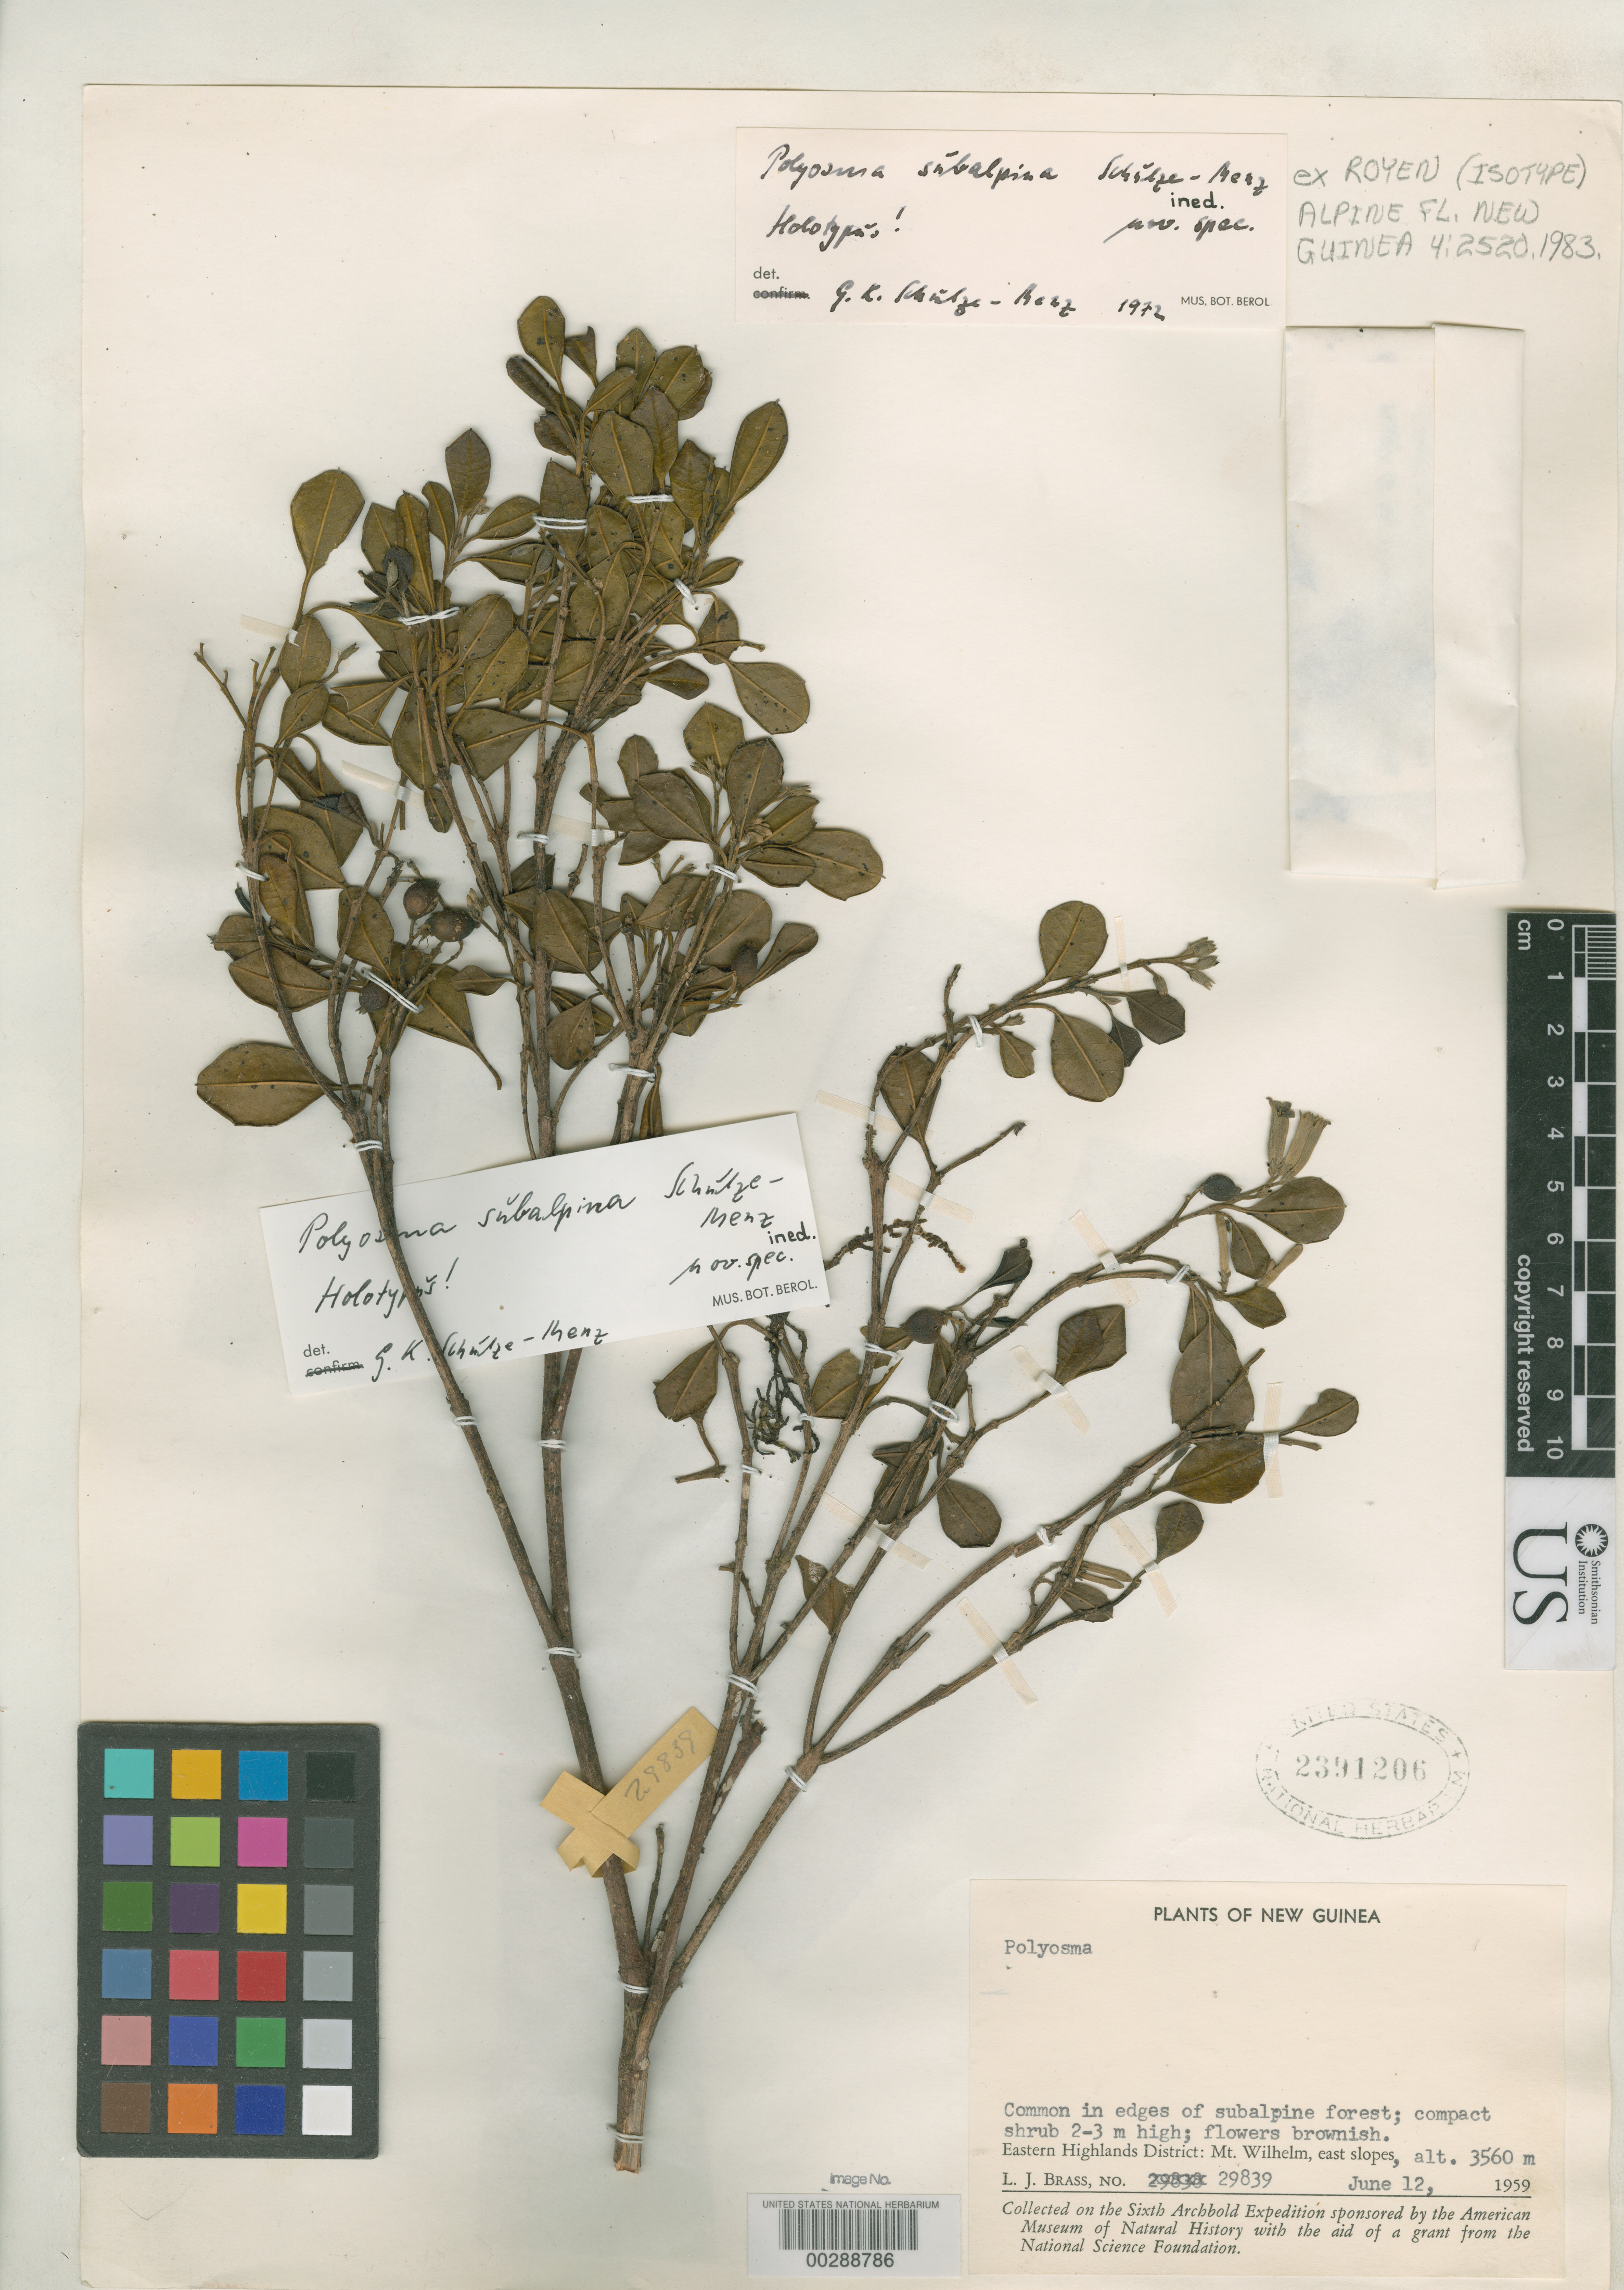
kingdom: Plantae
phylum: Tracheophyta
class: Magnoliopsida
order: Escalloniales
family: Escalloniaceae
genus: Polyosma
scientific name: Polyosma subalpina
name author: Schulze-Menz ex P. Royen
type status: Isotype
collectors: L. J. Brass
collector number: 29839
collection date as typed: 12 Jun 1959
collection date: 1959-06-12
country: Papua New Guinea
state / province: Eastern Highlands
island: New Guinea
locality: Mount Wilhelm, E slopes.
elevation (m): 1800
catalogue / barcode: US 2391206